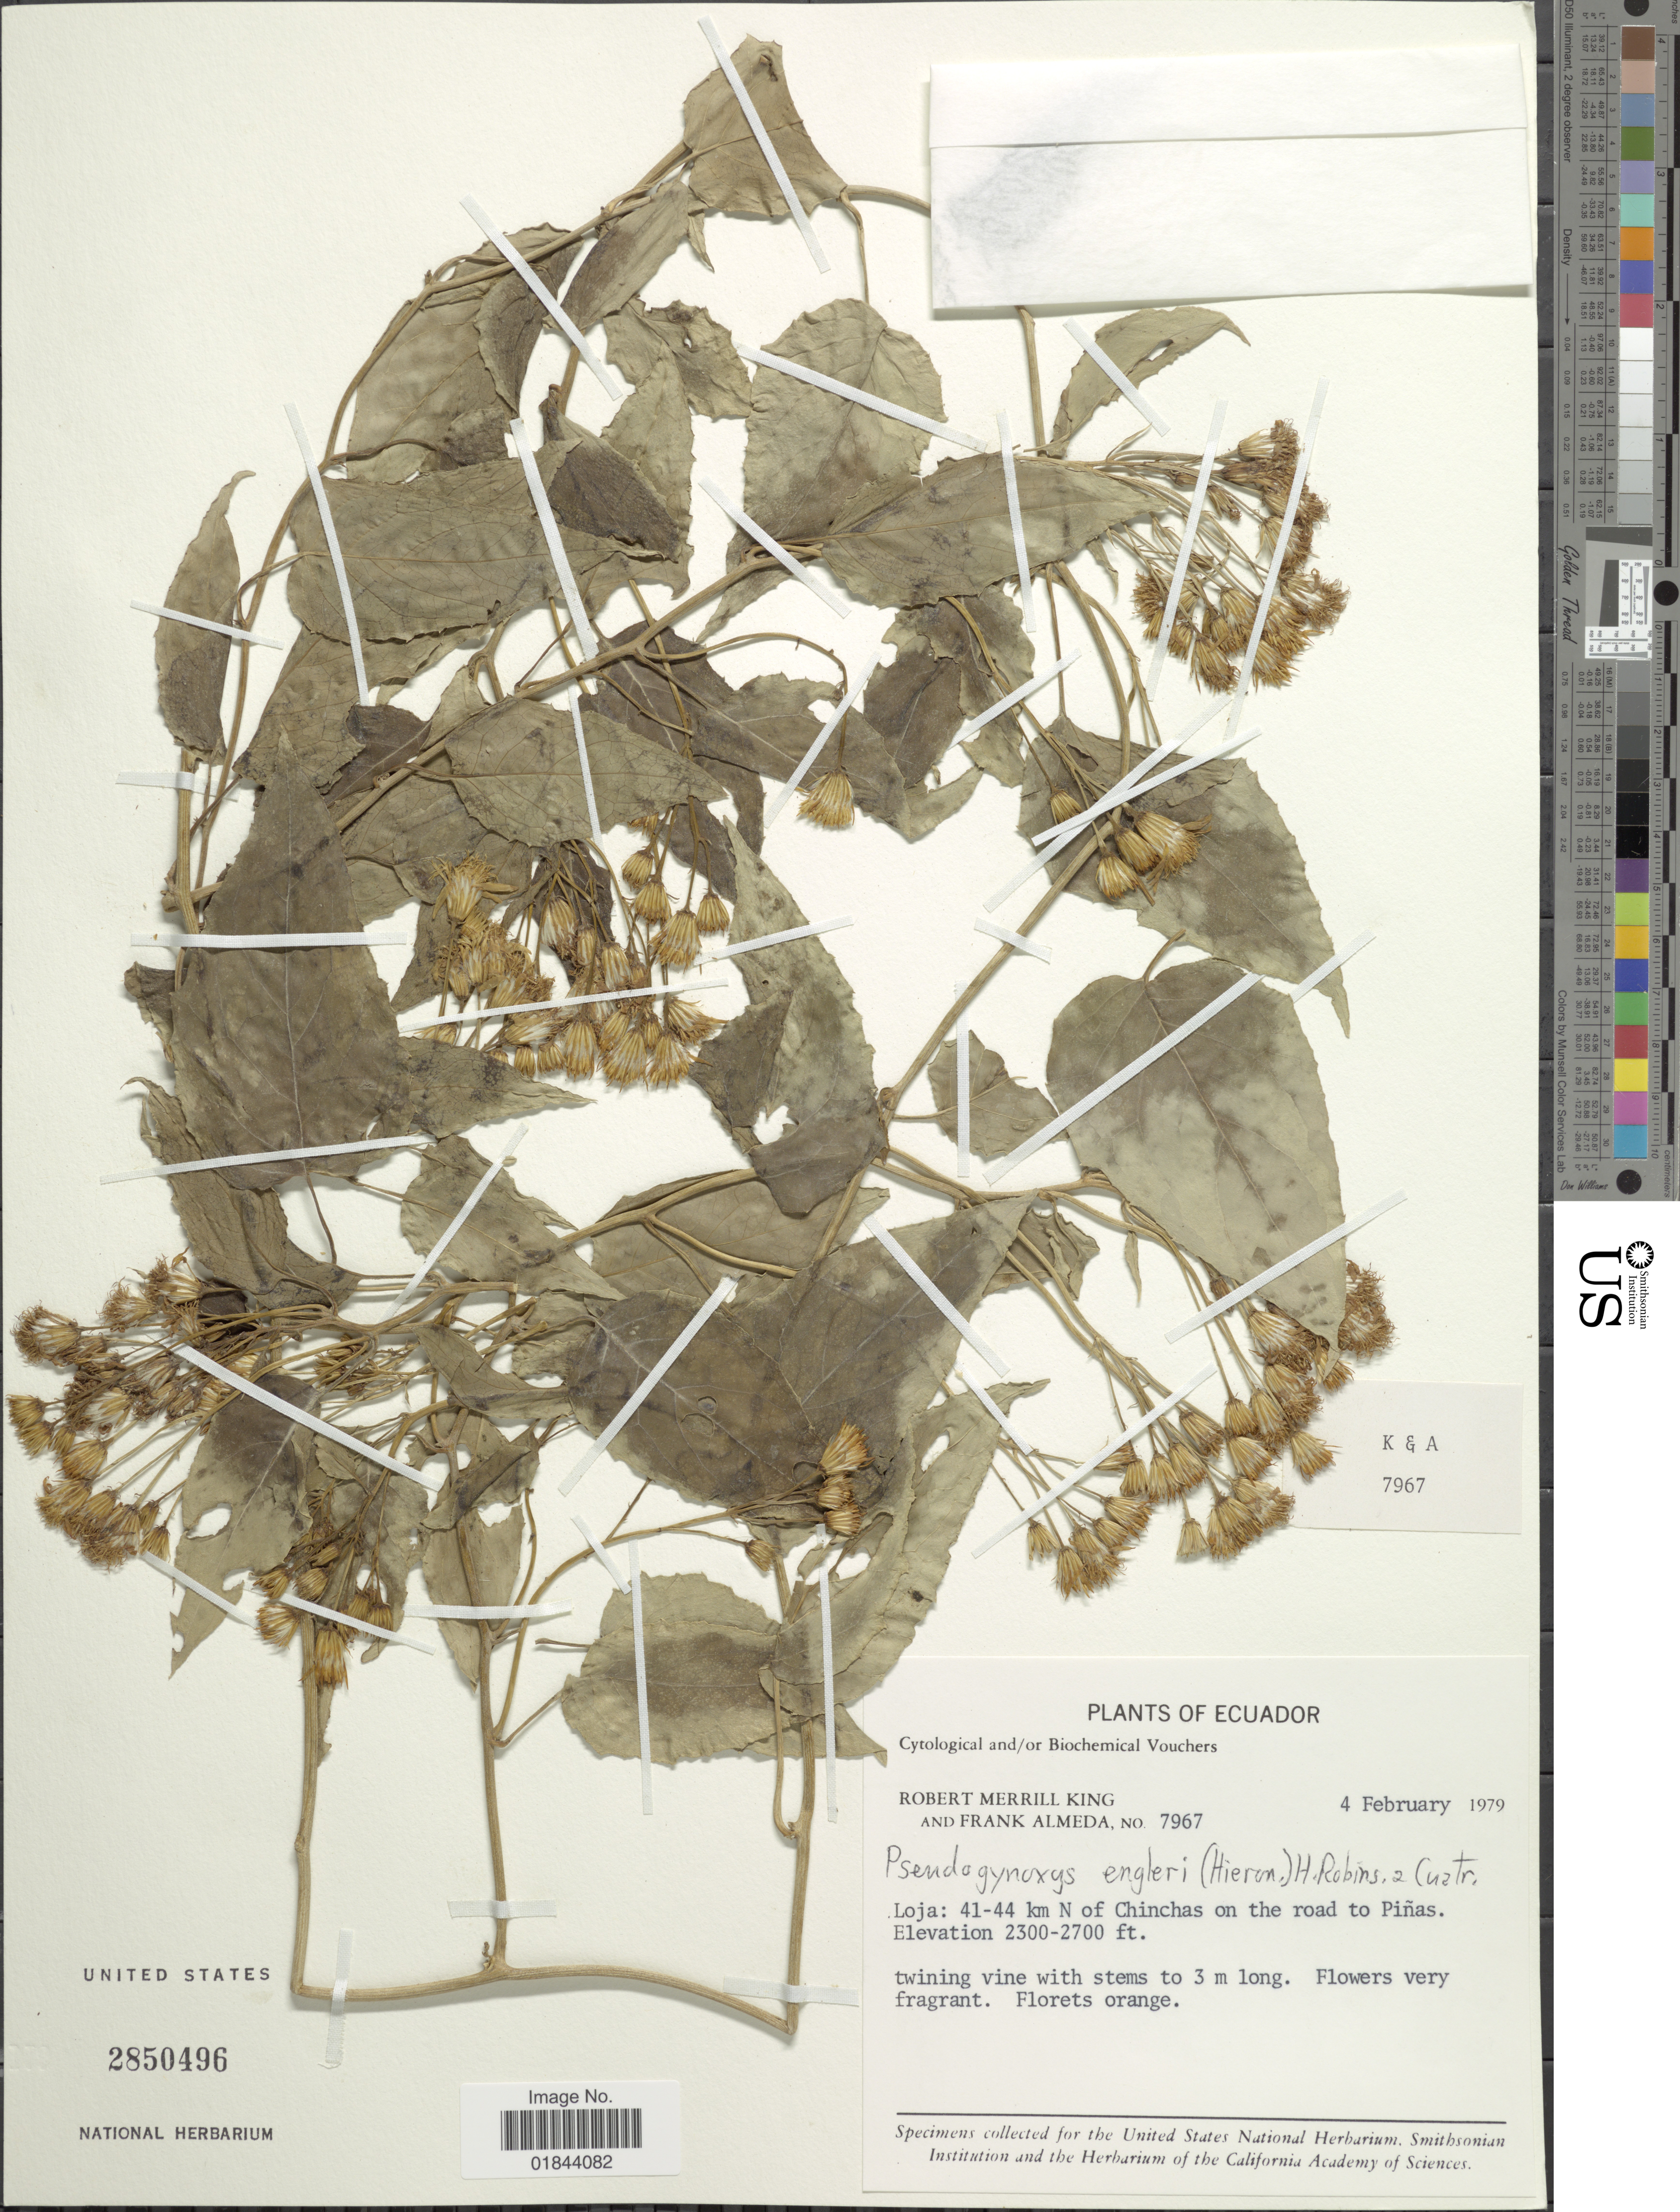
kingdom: Plantae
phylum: Tracheophyta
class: Magnoliopsida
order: Asterales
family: Asteraceae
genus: Pseudogynoxys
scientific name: Pseudogynoxys engleri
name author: (Hieron.) H. Rob. & Cuatrec.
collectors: R. M. King & F. Almeda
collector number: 7967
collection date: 1979-02-04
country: Ecuador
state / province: Loja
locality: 41-44 km N of Chinchas on the road to Piñas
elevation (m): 701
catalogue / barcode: US 2850496